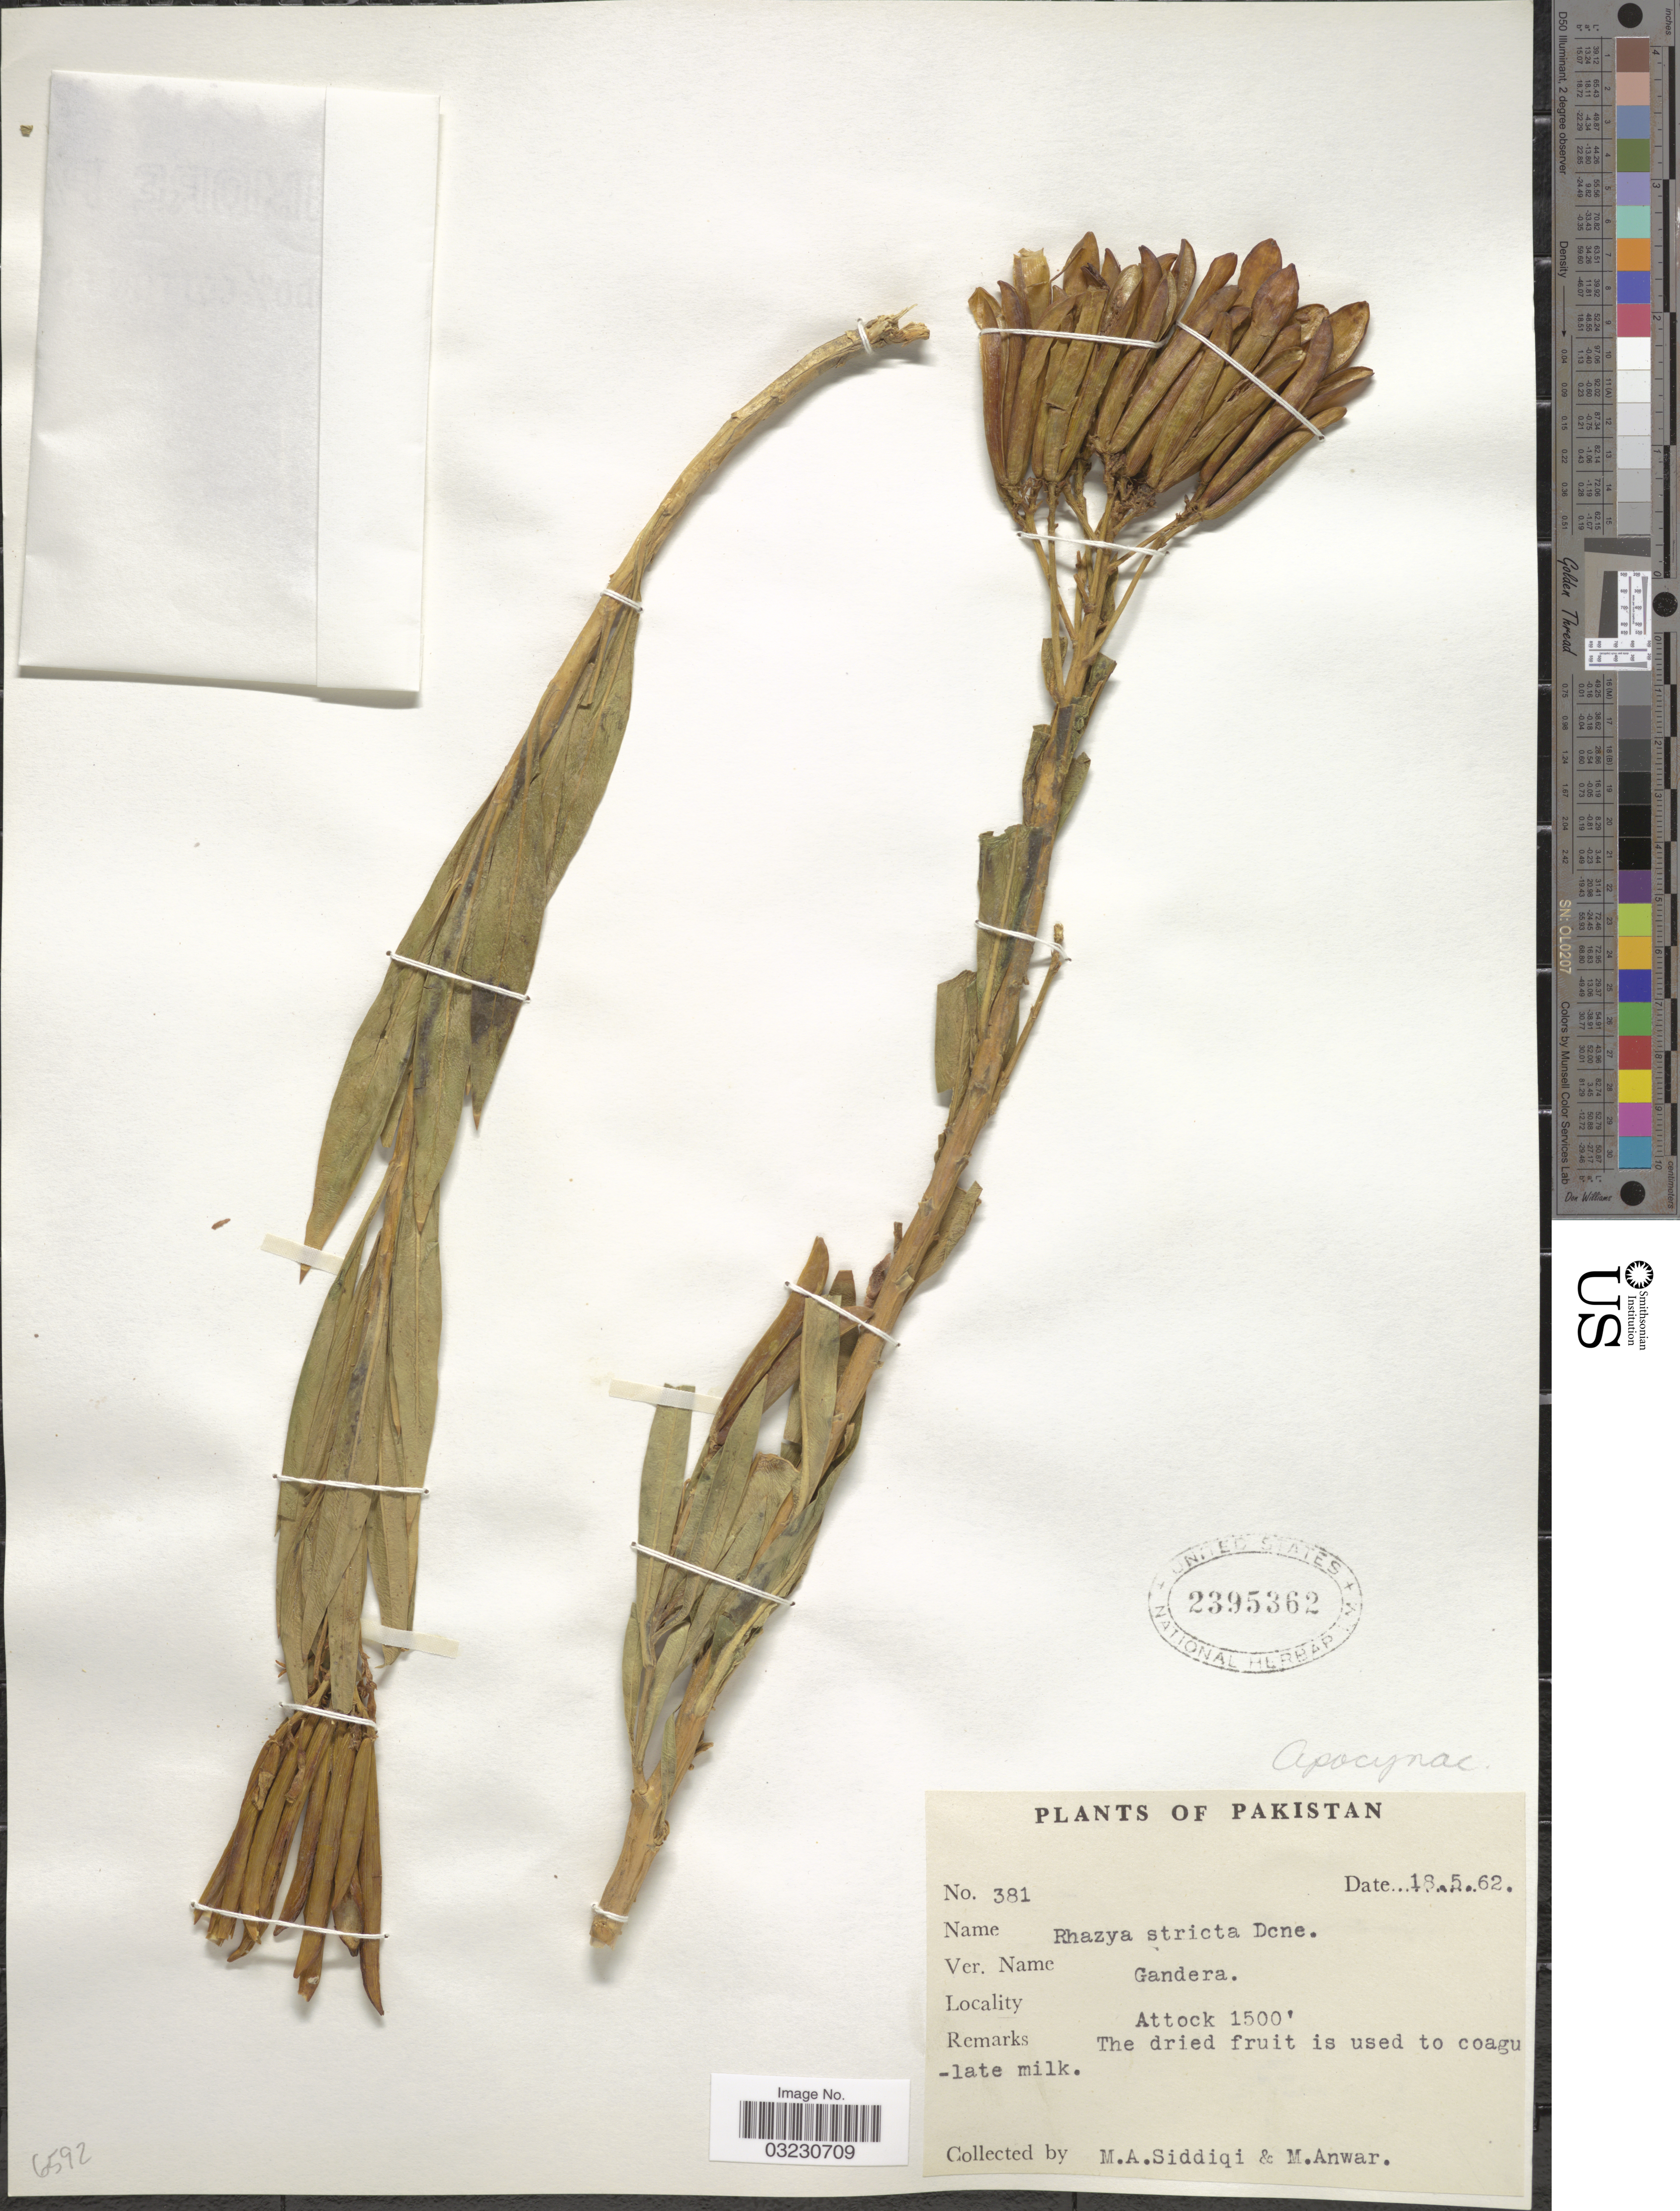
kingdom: Plantae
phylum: Tracheophyta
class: Magnoliopsida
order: Gentianales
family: Apocynaceae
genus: Rhazya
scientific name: Rhazya stricta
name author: Decne.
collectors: M. Siddiqi & M. Anwar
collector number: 381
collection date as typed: Transcribed d/m/y: 18/5/62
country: Pakistan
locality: Attock.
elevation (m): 457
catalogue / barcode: US 2395362